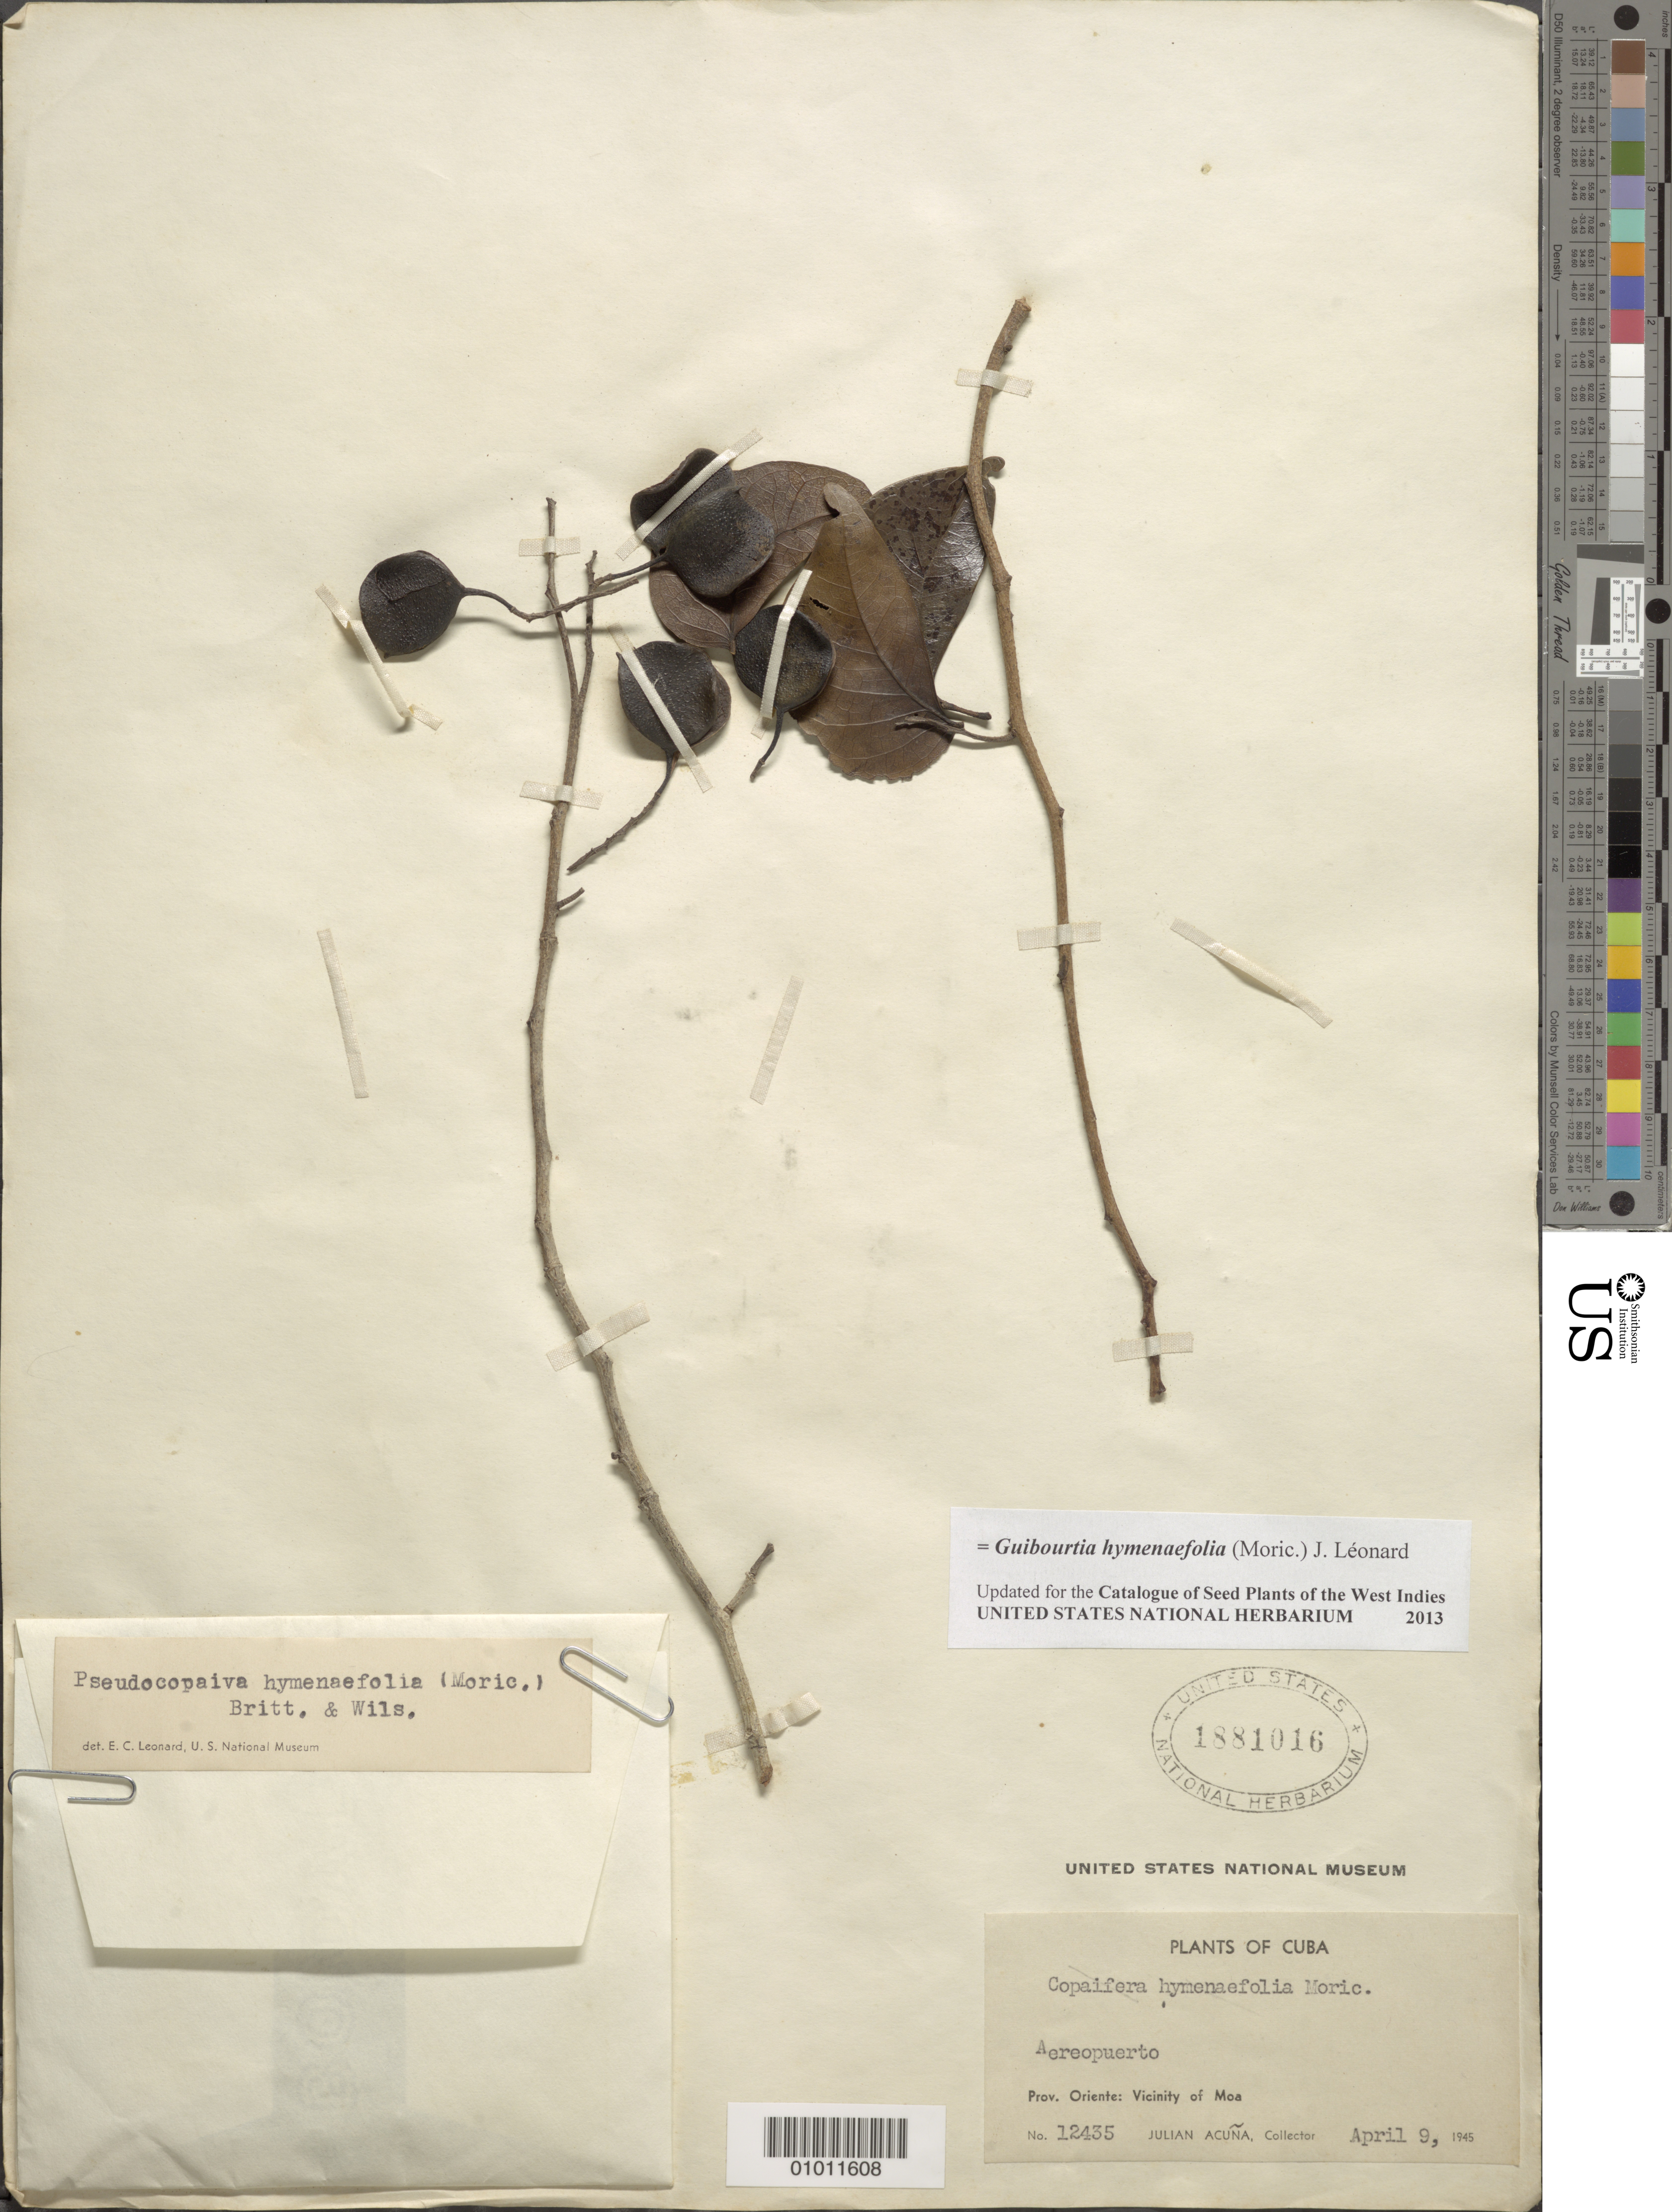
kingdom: Plantae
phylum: Tracheophyta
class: Magnoliopsida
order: Fabales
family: Fabaceae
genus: Guibourtia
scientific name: Guibourtia hymenaeifolia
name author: (Moric.) J. Léonard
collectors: J. Acuña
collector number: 12435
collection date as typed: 09 Apr 1945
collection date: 1945-04-09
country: Cuba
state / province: Holguín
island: Cuba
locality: Vicinity of Moa [Oriente]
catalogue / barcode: US 1881016